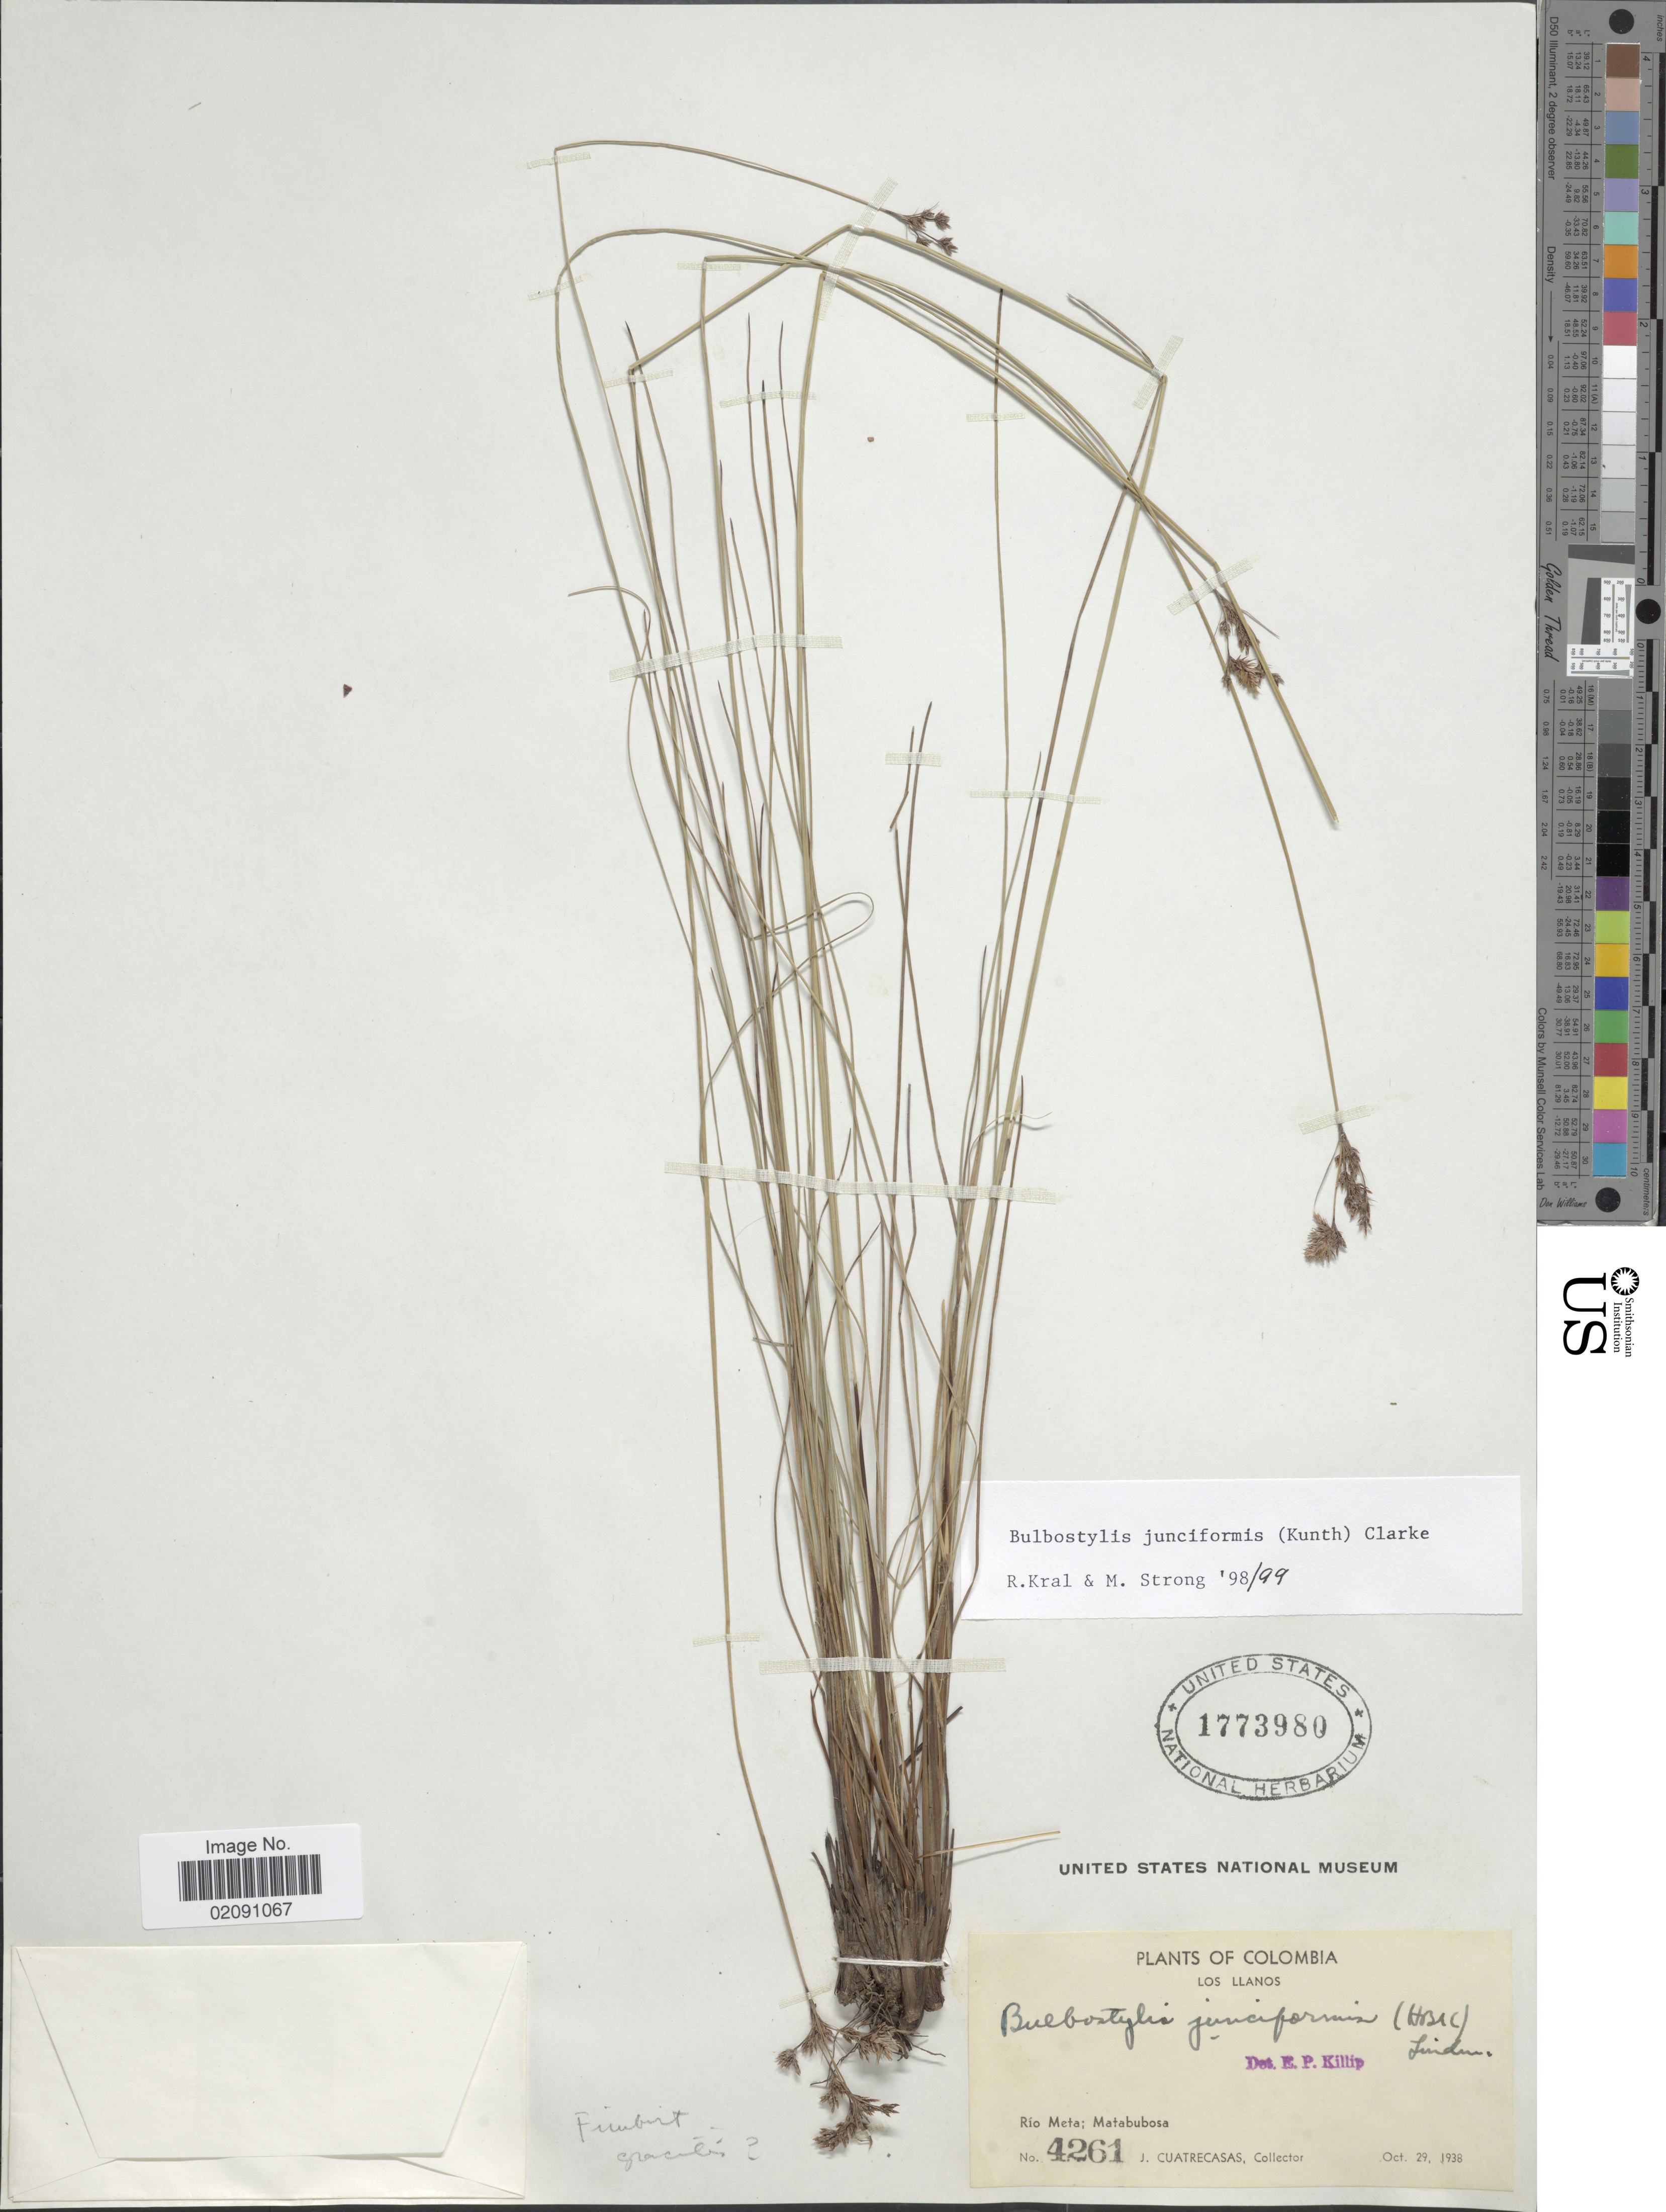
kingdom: Plantae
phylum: Tracheophyta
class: Liliopsida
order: Poales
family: Cyperaceae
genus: Bulbostylis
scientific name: Bulbostylis junciformis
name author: (Kunth) C.B. Clarke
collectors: J. Cuatrecasas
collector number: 4261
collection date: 1938-10-29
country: Colombia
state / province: Meta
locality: Los Llanos, Rio Meta; Matabubosa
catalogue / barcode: US 1773980